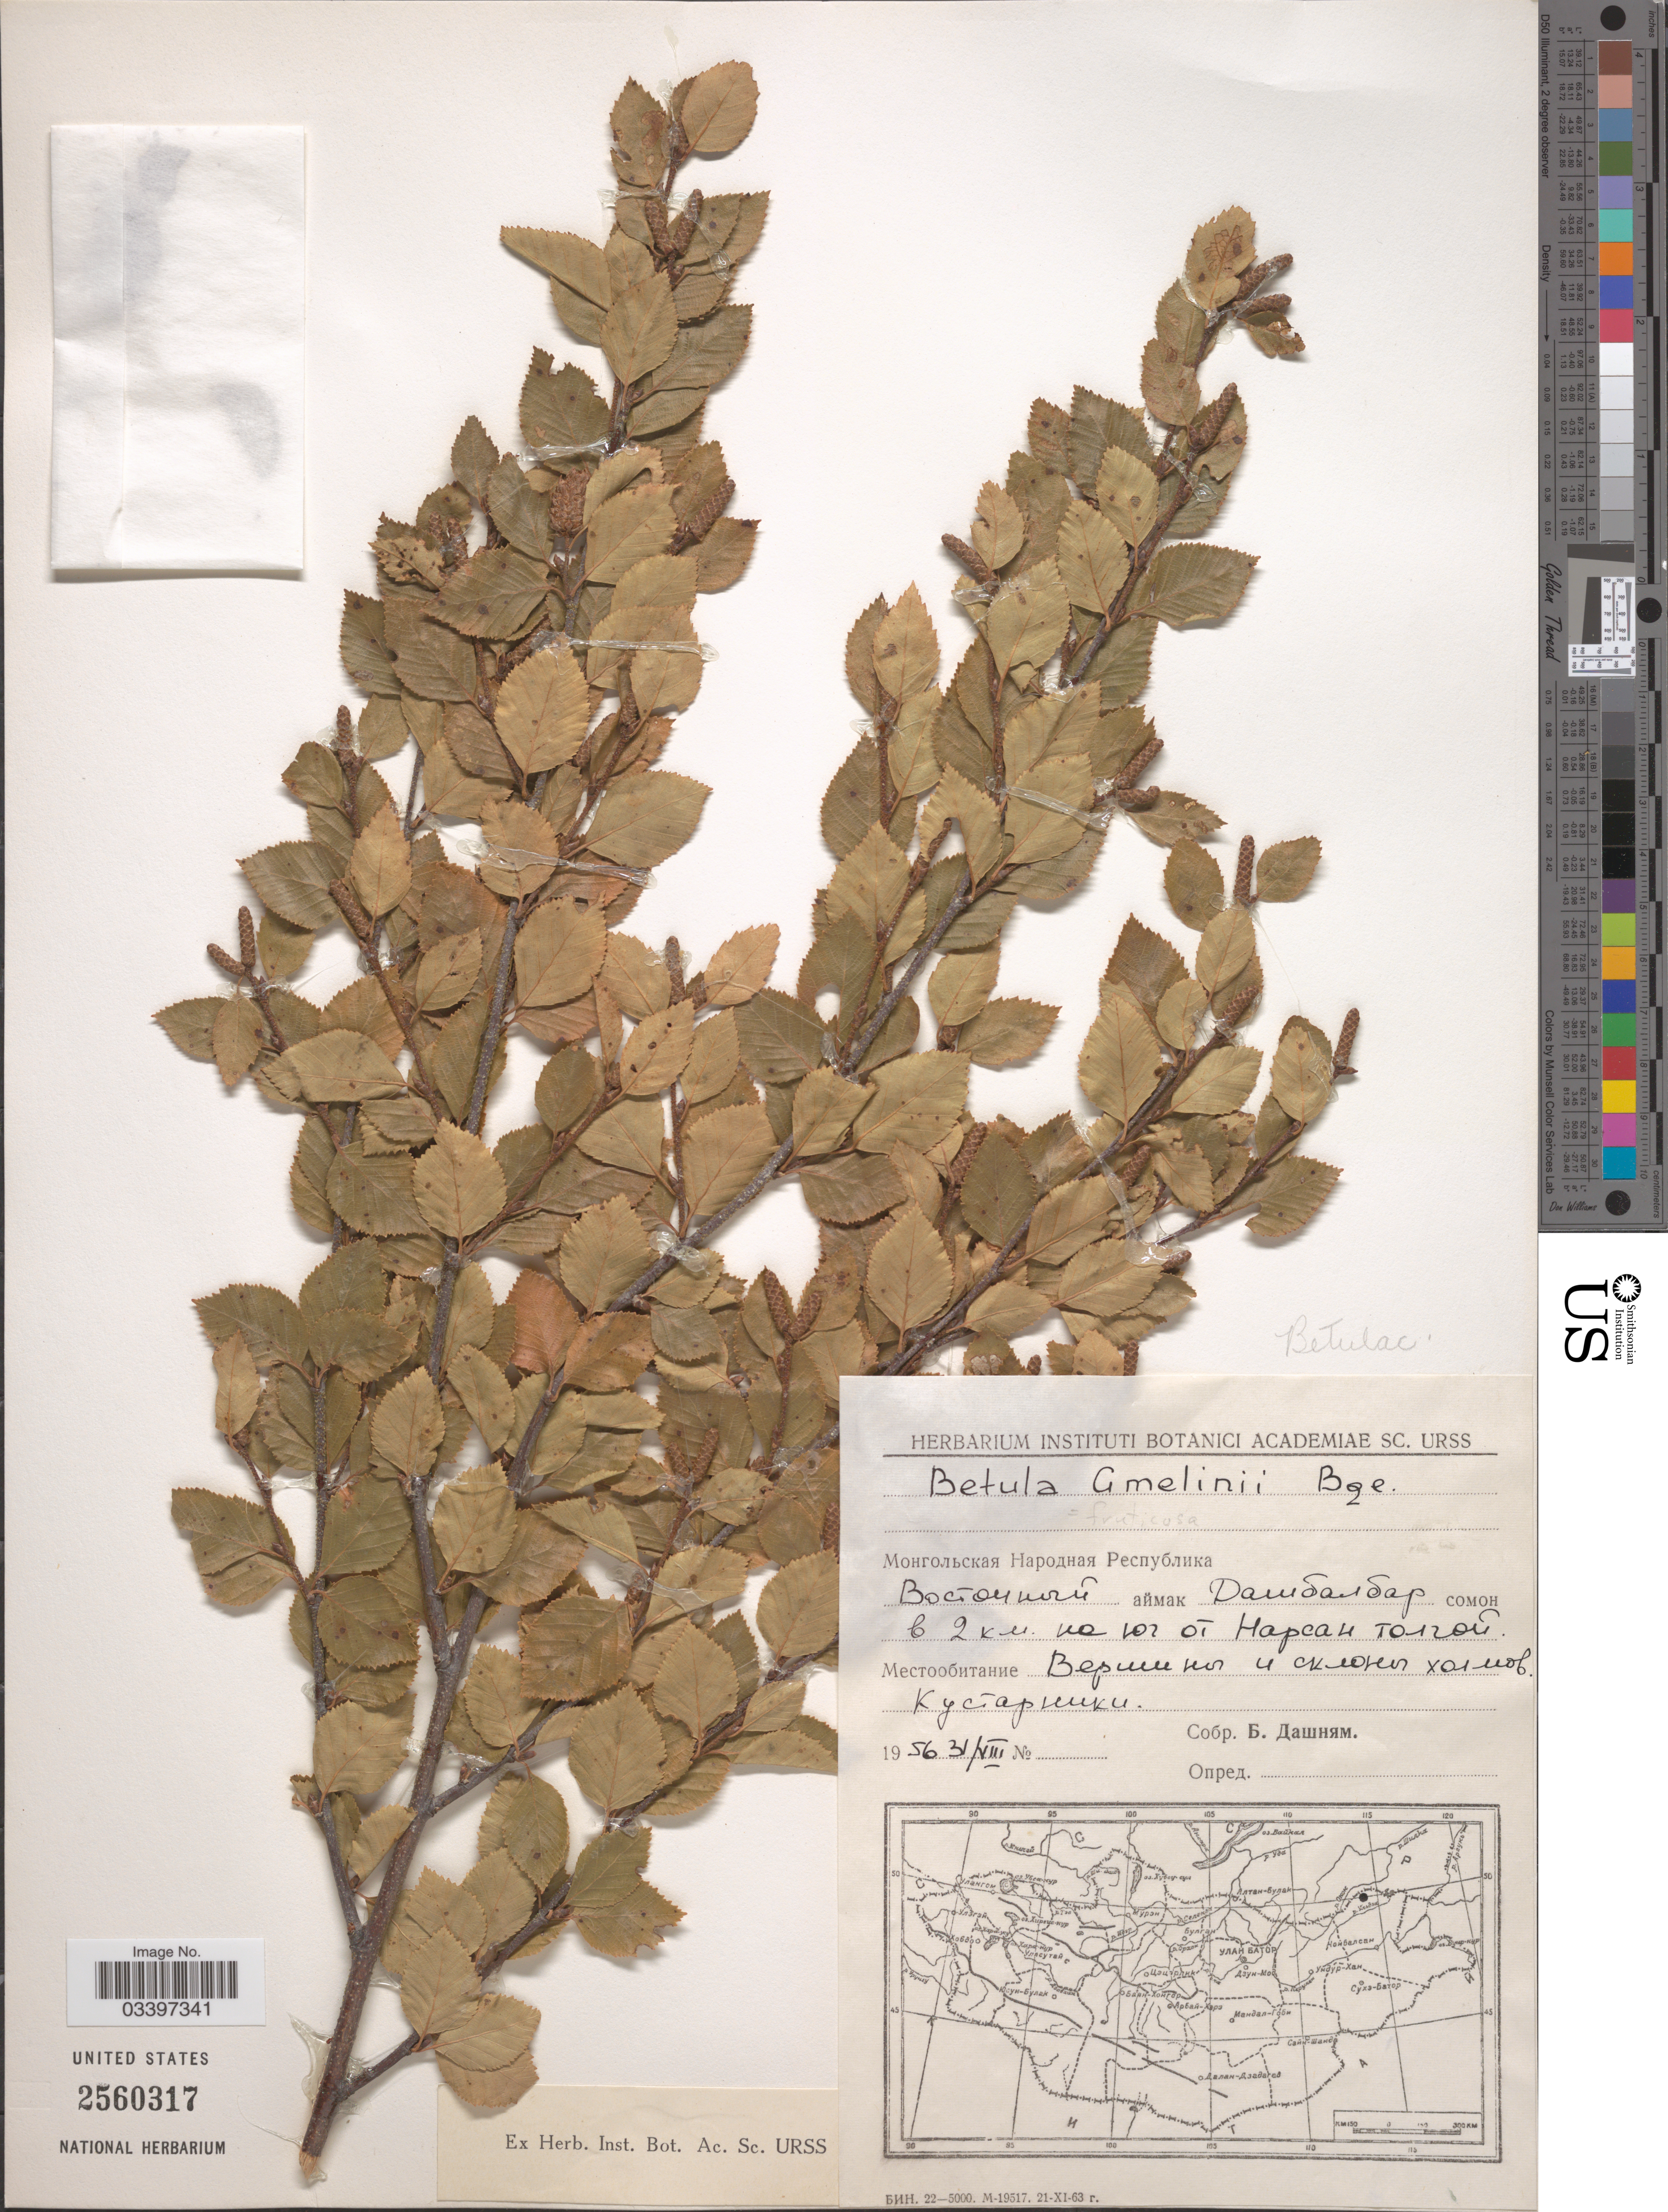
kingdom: Plantae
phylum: Tracheophyta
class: Magnoliopsida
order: Fagales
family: Betulaceae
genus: Betula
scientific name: Betula fruticosa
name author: Pall.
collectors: B. Dashnyam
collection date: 1956-08-31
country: Mongolia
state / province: Dornod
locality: Dashbanbar, 2 km S from Narsan Tolgoi.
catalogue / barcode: US 2560317